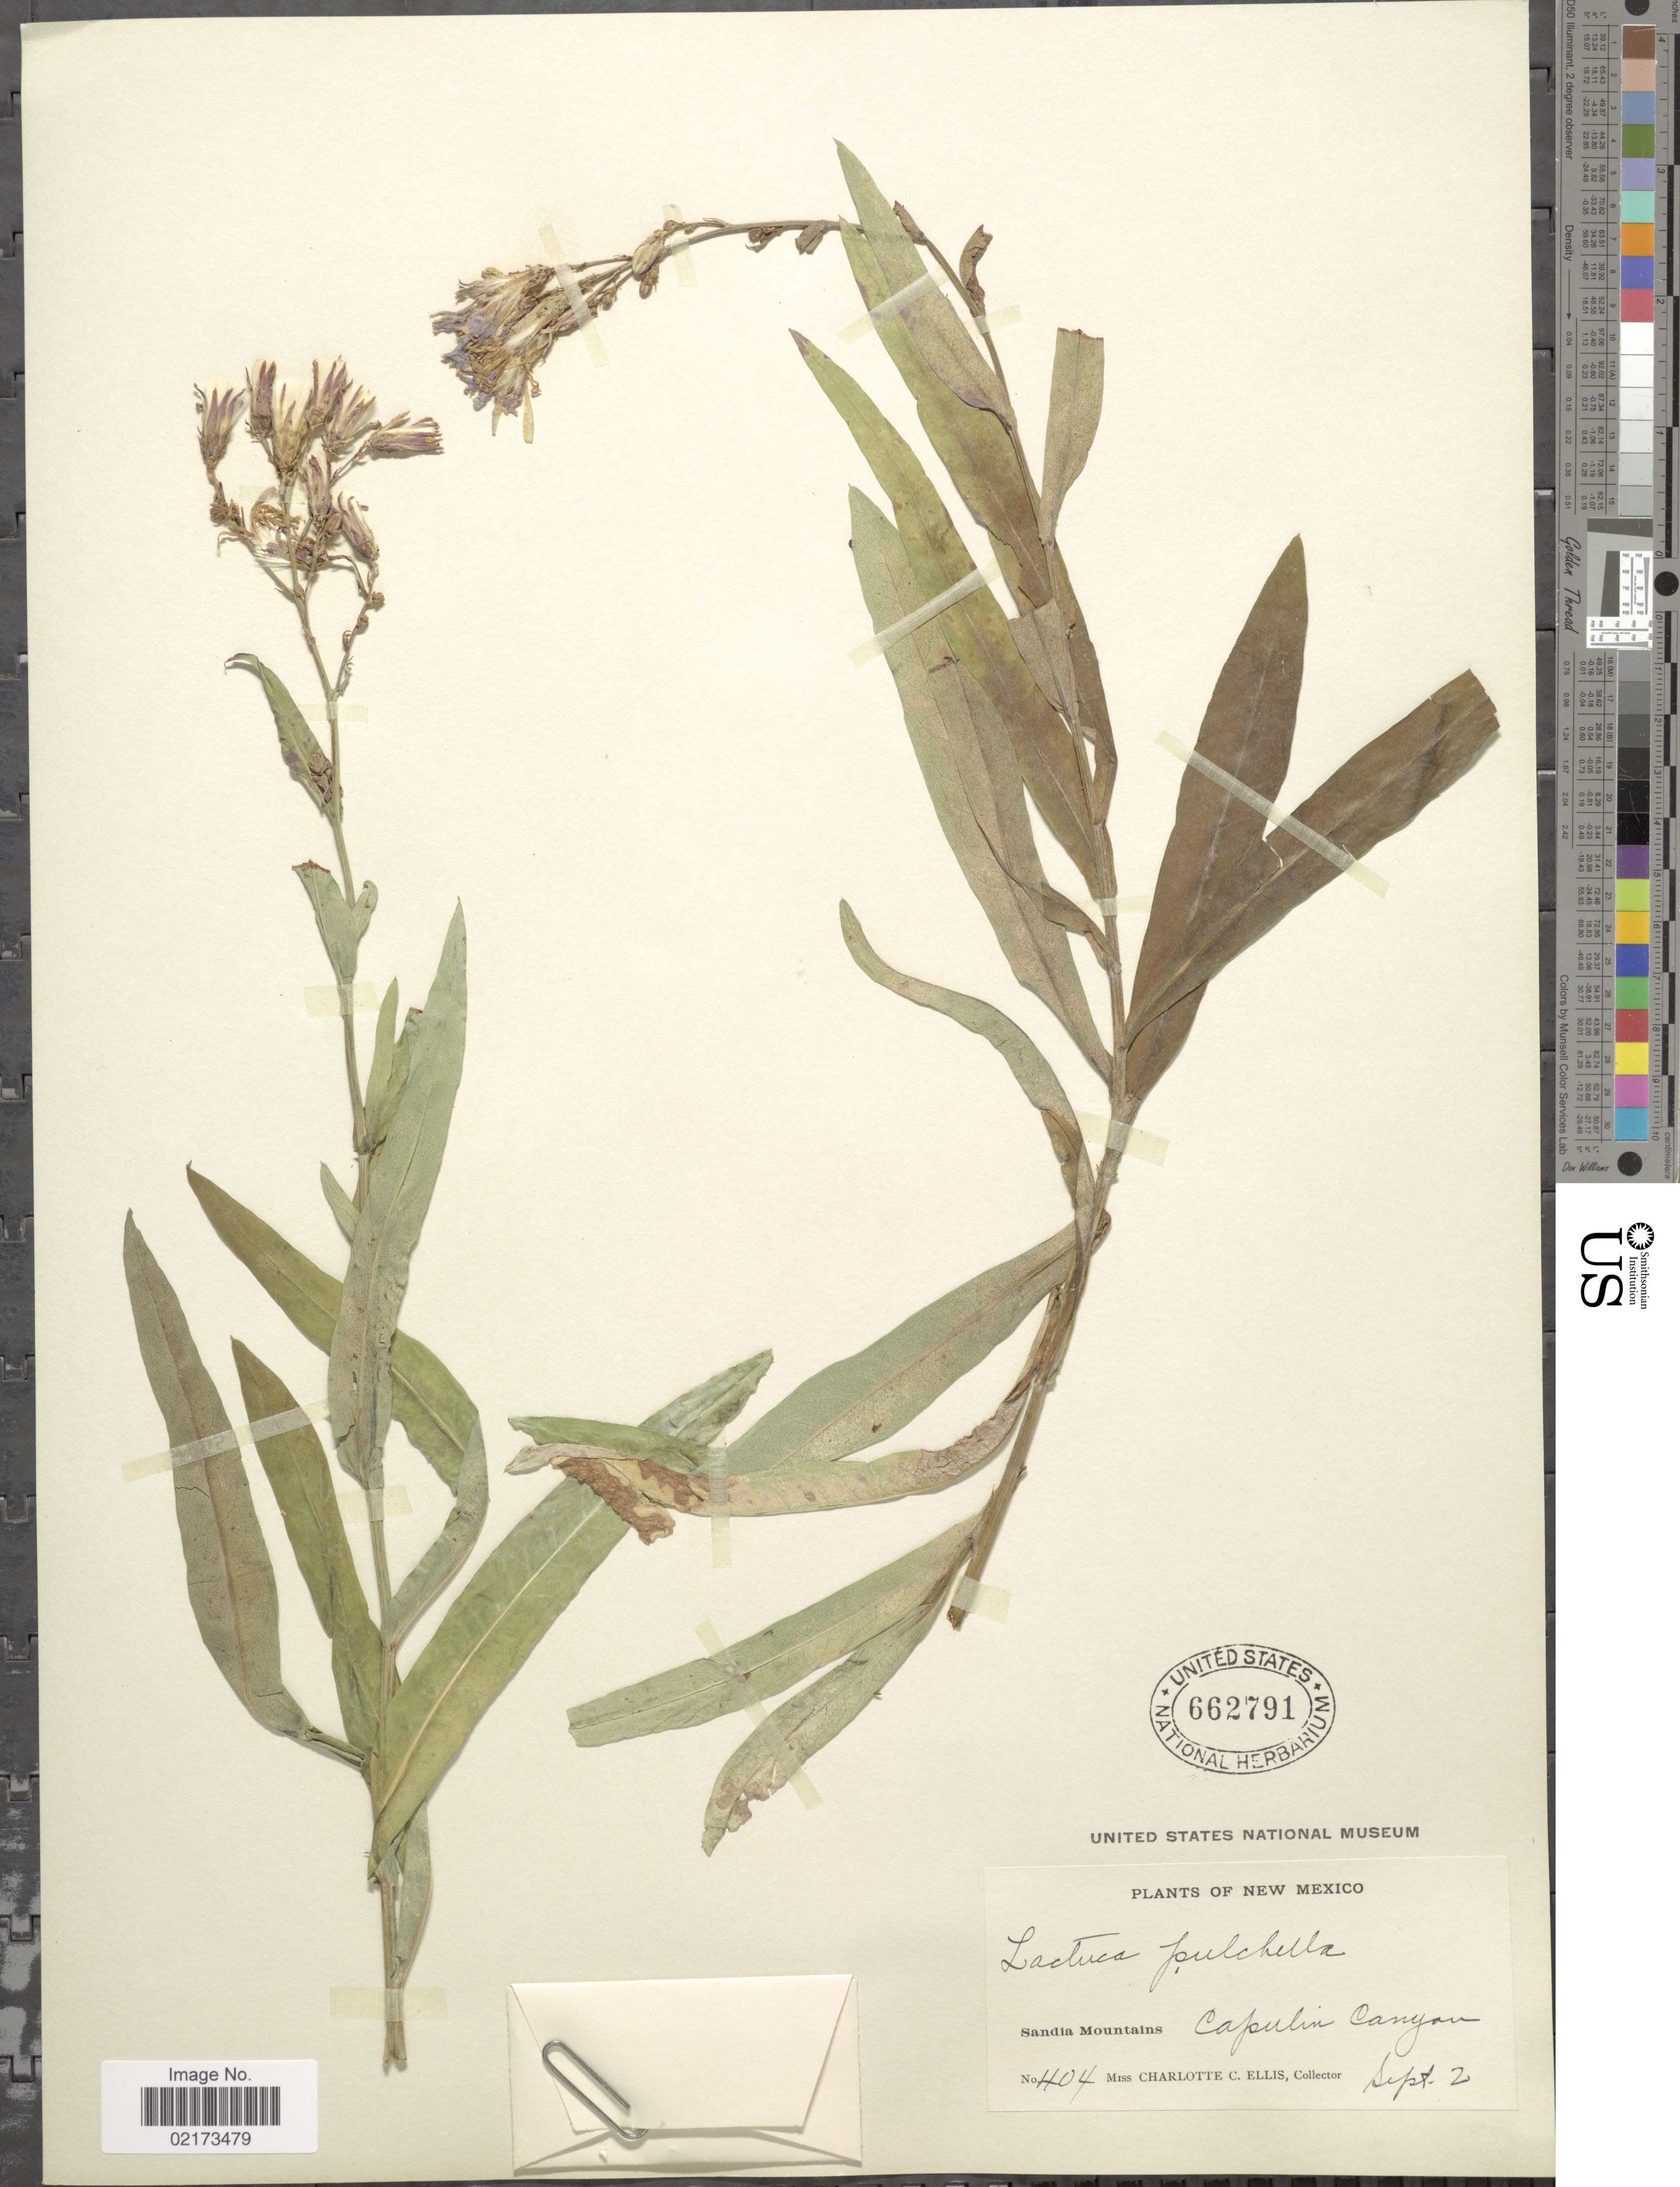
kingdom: Plantae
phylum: Tracheophyta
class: Magnoliopsida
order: Asterales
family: Asteraceae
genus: Lactuca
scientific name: Lactuca tatarica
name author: (L.) C.A. Mey.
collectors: C. C. Ellis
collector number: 404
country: United States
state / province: New Mexico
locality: Sandia Mountains, Capulin Canyon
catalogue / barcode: US 662791